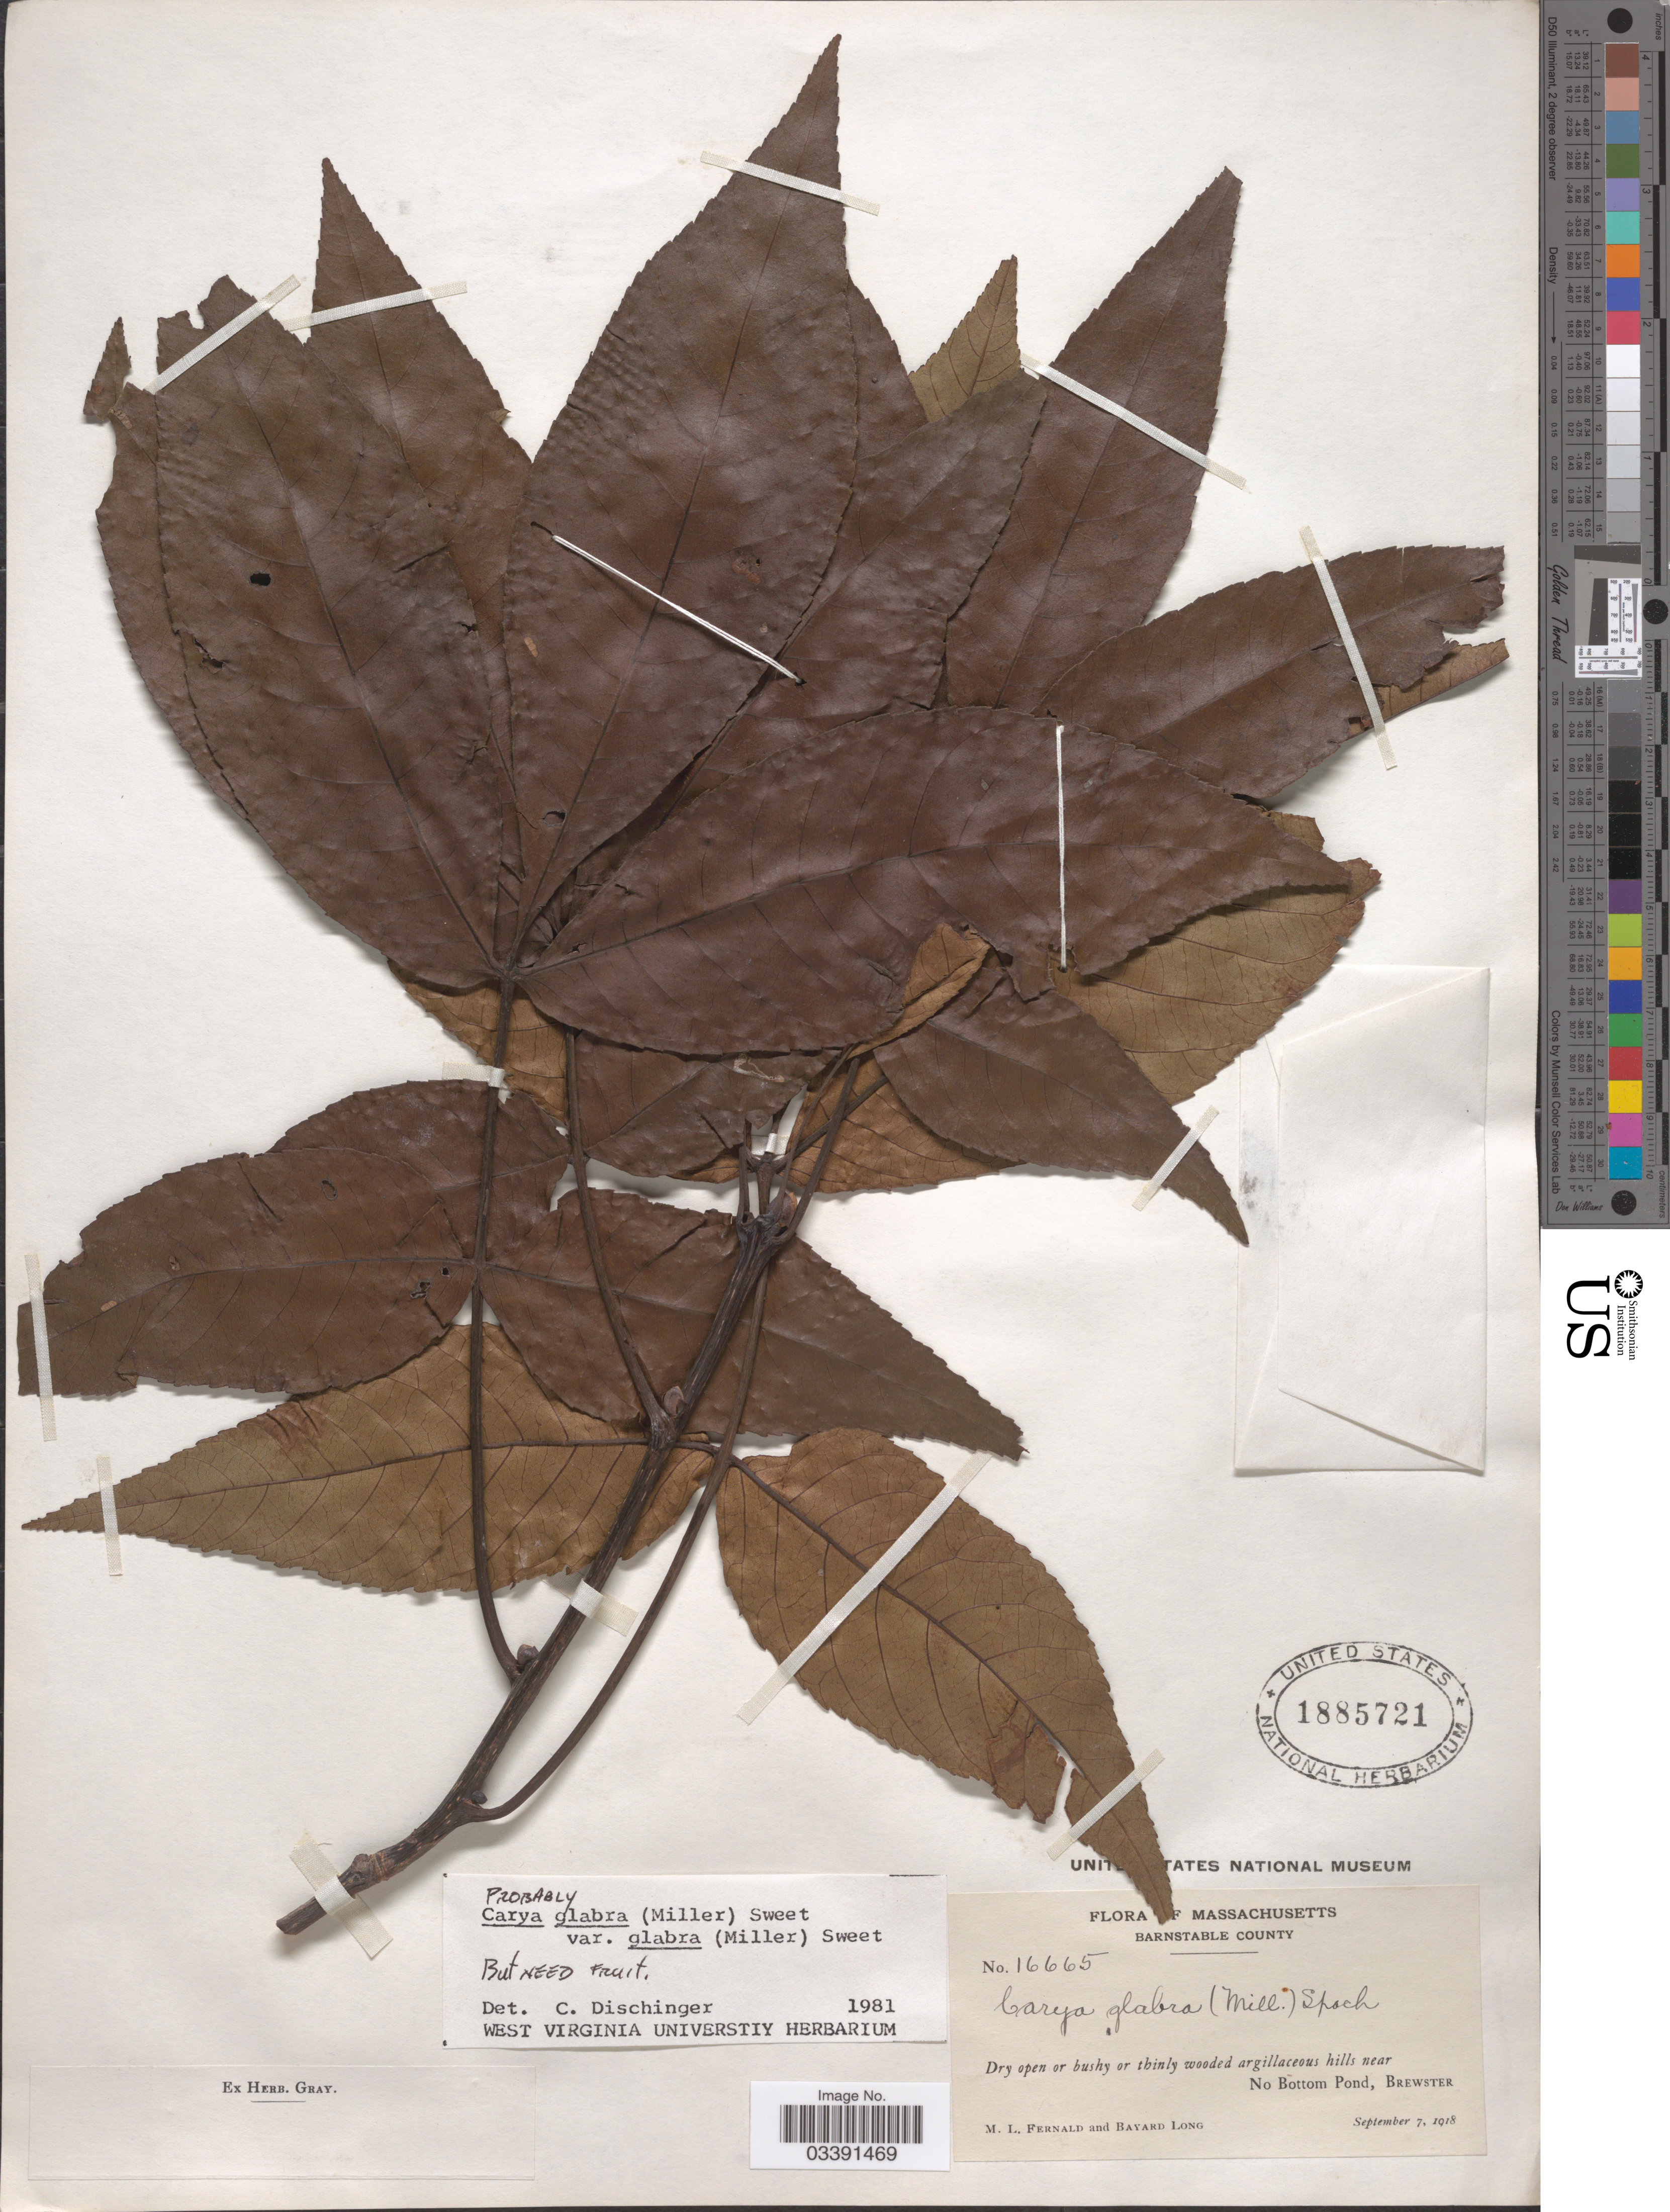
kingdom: Plantae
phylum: Tracheophyta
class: Magnoliopsida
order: Fagales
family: Juglandaceae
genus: Carya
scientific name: Carya glabra var. glabra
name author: (Mill.) Sweet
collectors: M. L. Fernald & B. Long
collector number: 16665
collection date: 1918-09-07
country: United States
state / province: Massachusetts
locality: Barnstable County. No Bottom Pond, Brewster.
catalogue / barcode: US 1885721